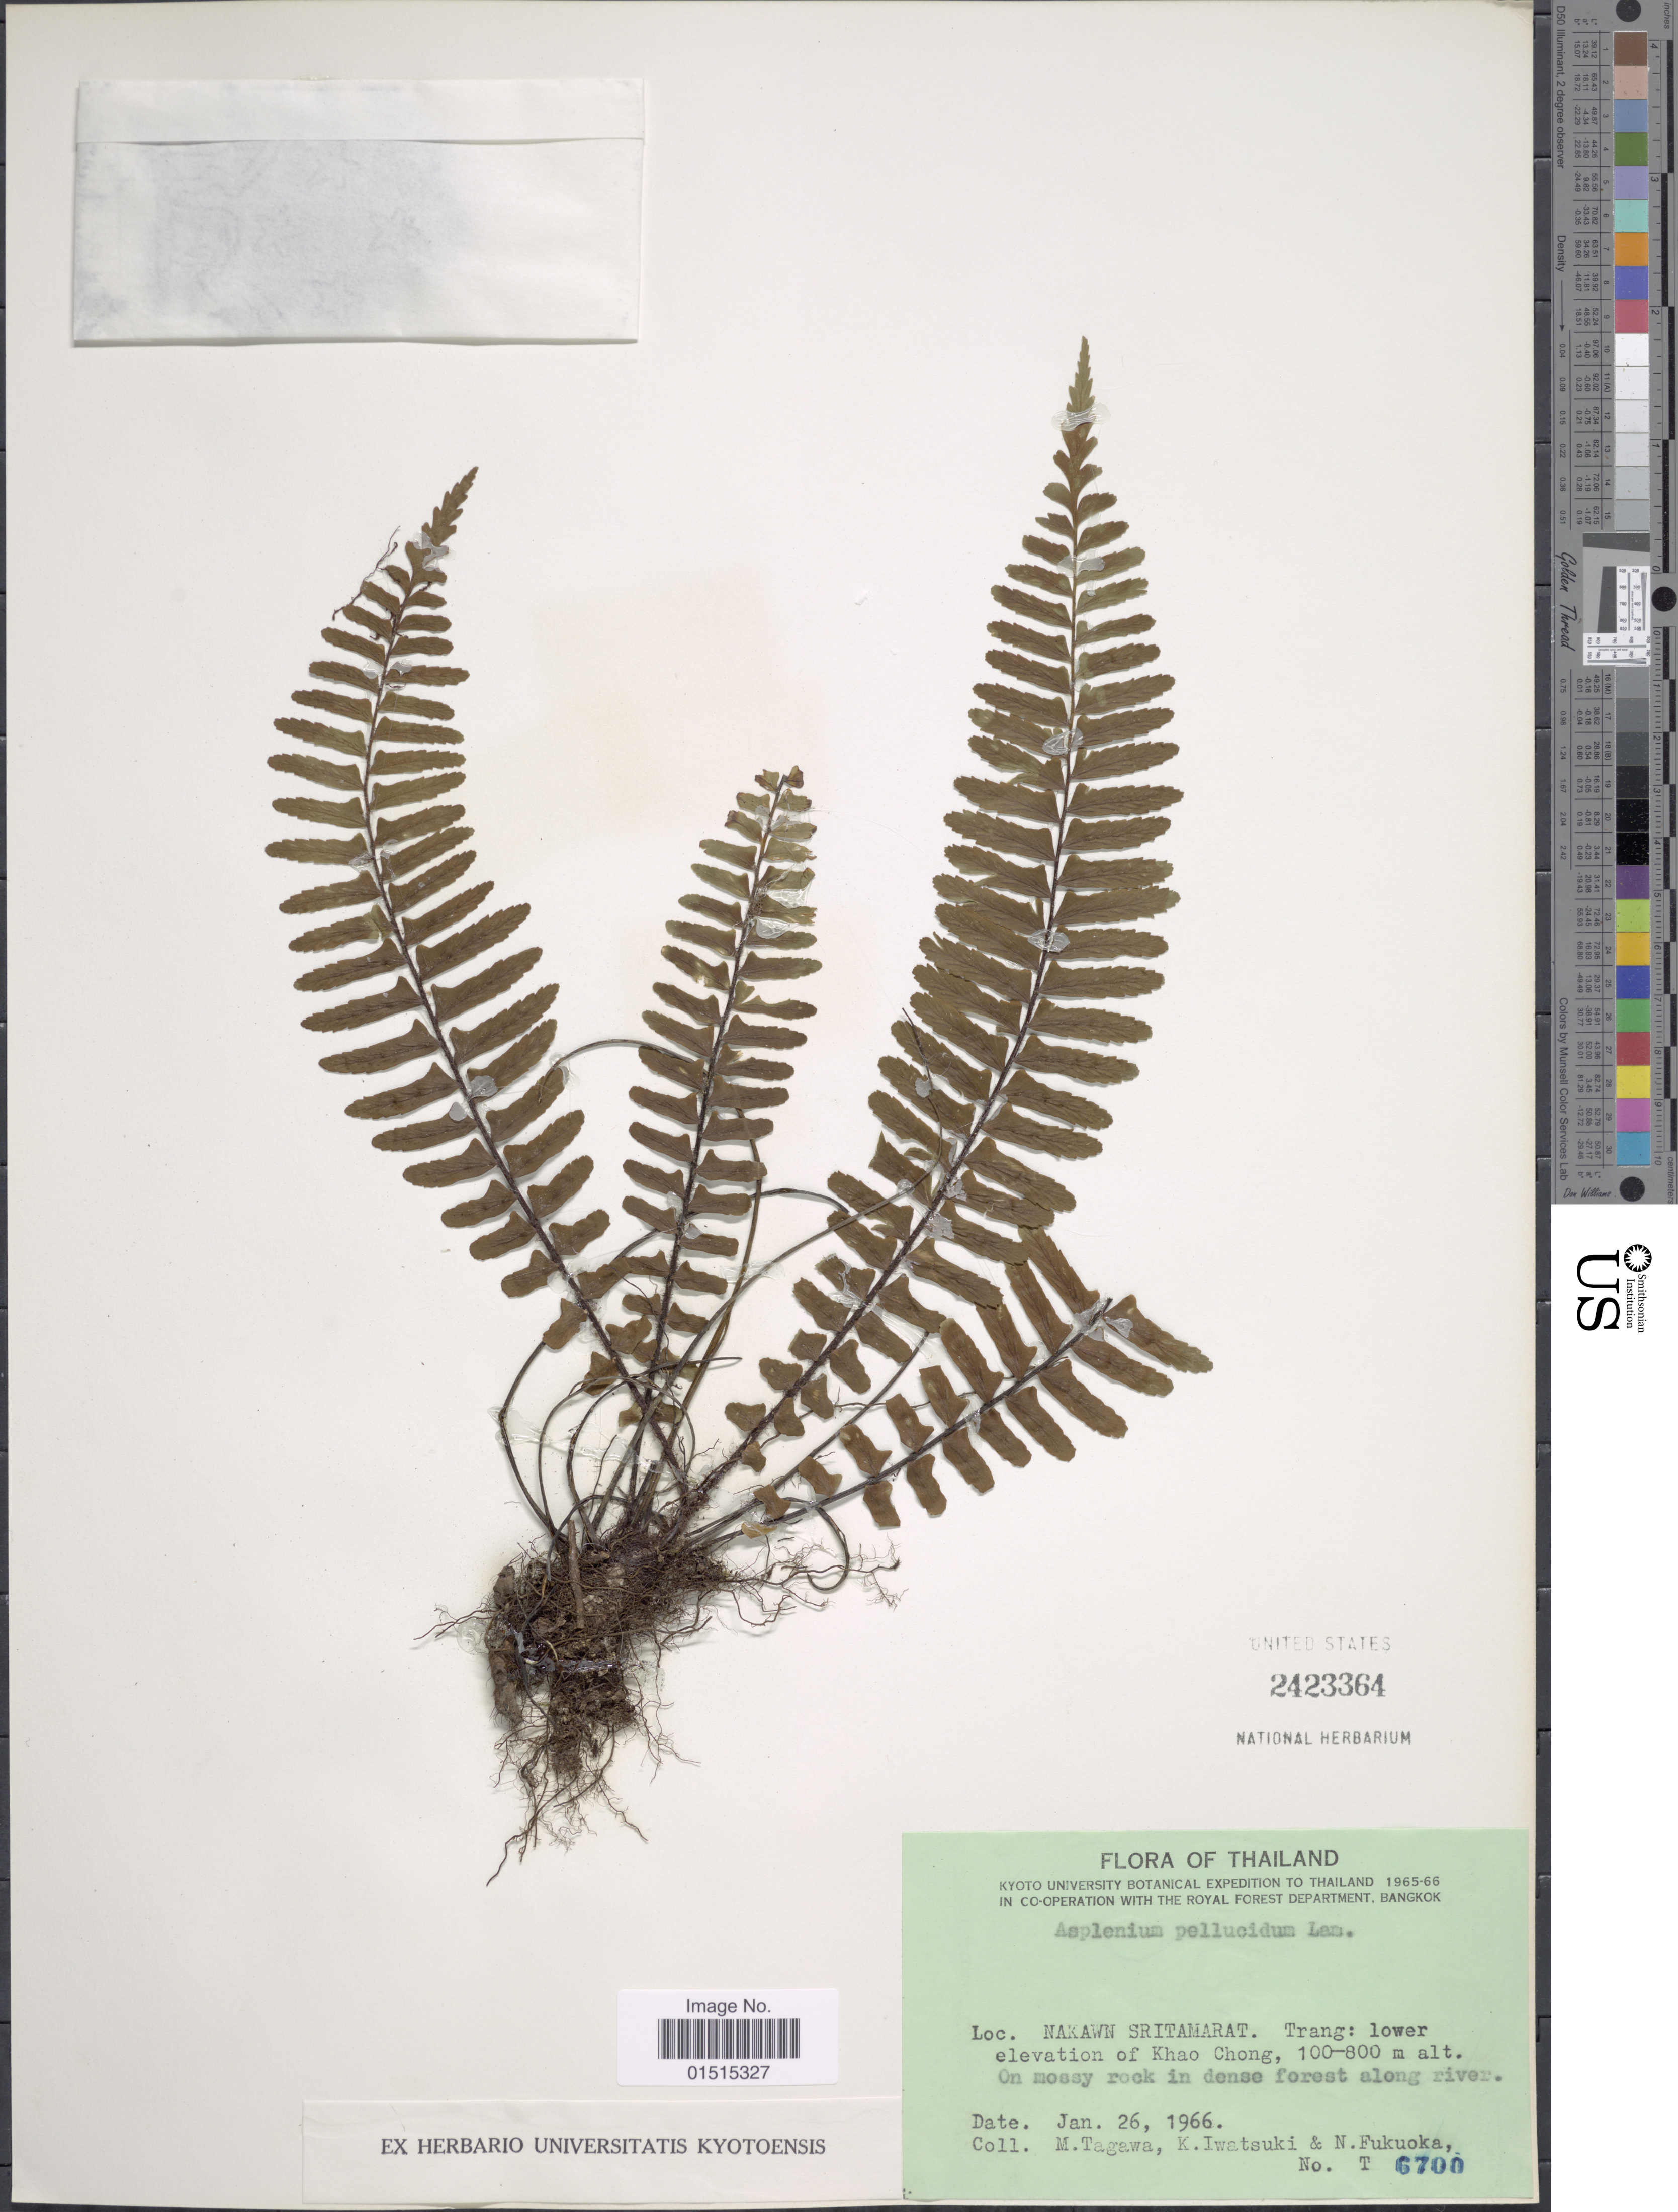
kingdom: Plantae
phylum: Tracheophyta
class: Polypodiopsida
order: Polypodiales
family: Aspleniaceae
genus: Asplenium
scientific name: Asplenium pellucidum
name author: Lam.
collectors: M. Tagawa, K. Iwatsuki & N. Fukuoka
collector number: T6700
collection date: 1966-01-26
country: Thailand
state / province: Trang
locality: Nakawn Sritamarat: lower elevation of Khao Chong, on mossy rock in dense forest along river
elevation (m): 100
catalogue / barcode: US 2423364